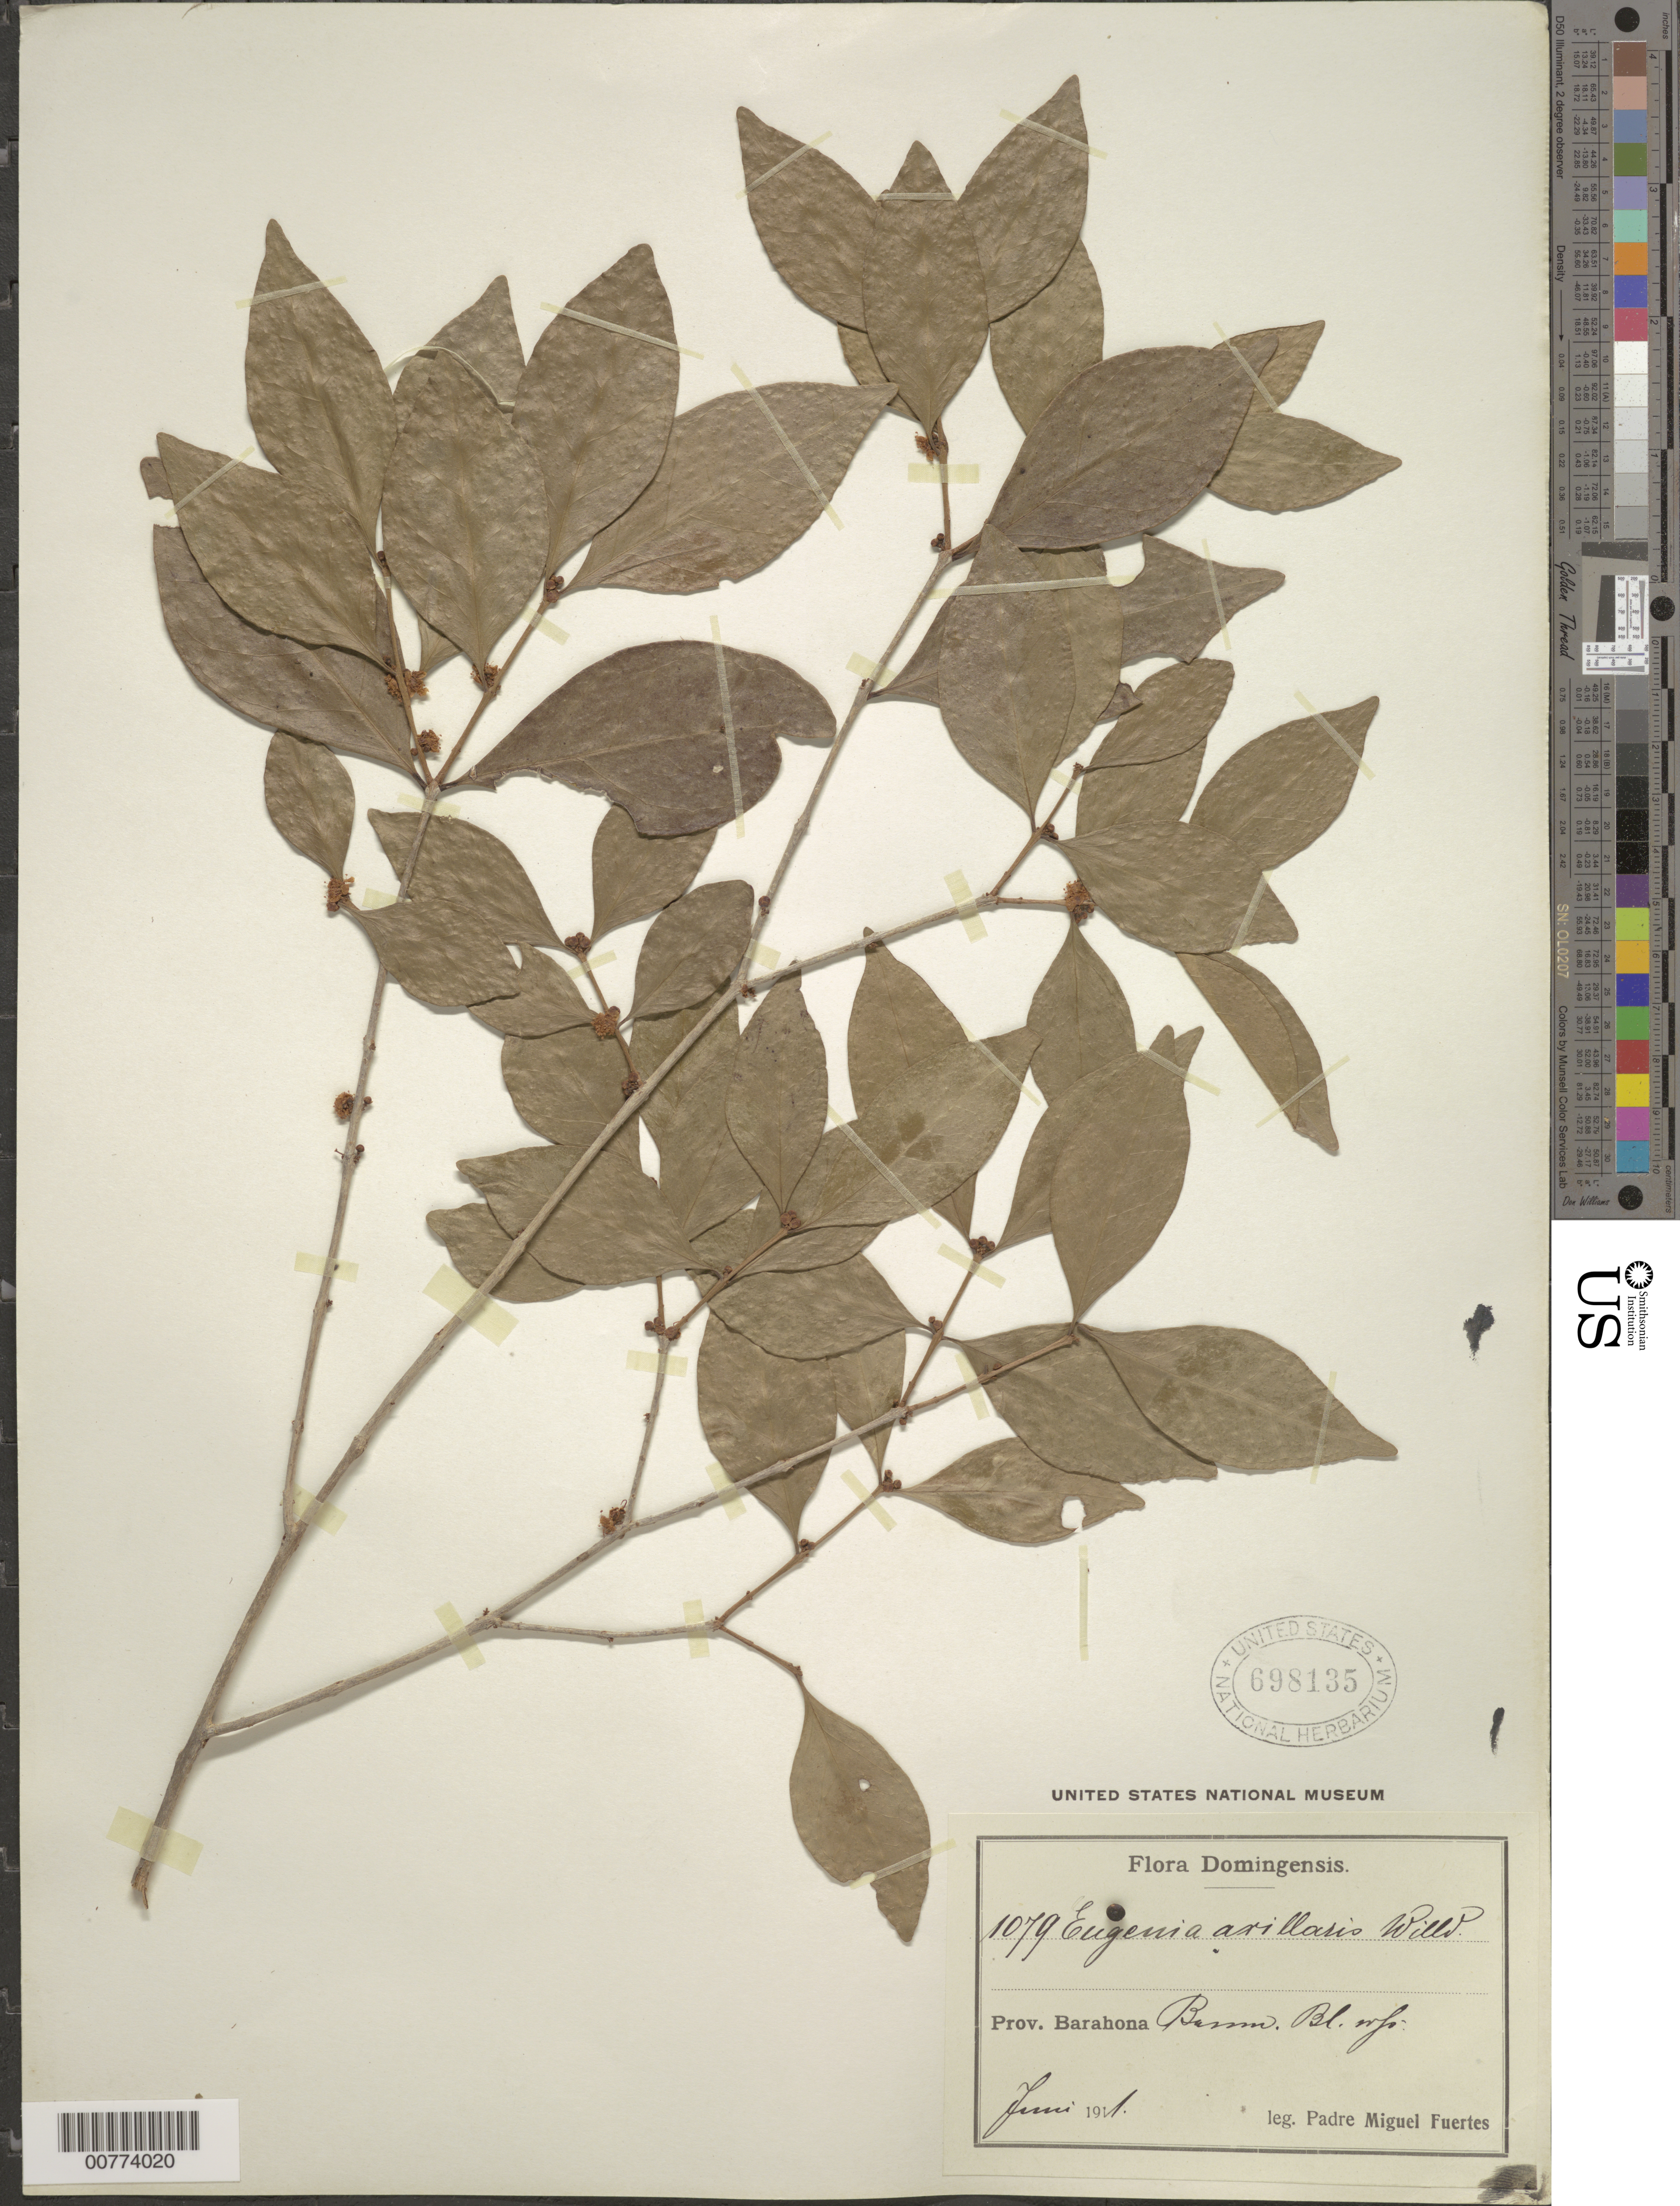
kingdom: Plantae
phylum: Tracheophyta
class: Magnoliopsida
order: Myrtales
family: Myrtaceae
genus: Eugenia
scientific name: Eugenia axillaris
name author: (Sw.) Willd.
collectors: M. D. Fuertes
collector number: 1079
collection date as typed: Jun 1911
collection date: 1911-06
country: Dominican Republic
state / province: Barahona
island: Hispaniola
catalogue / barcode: US 698135